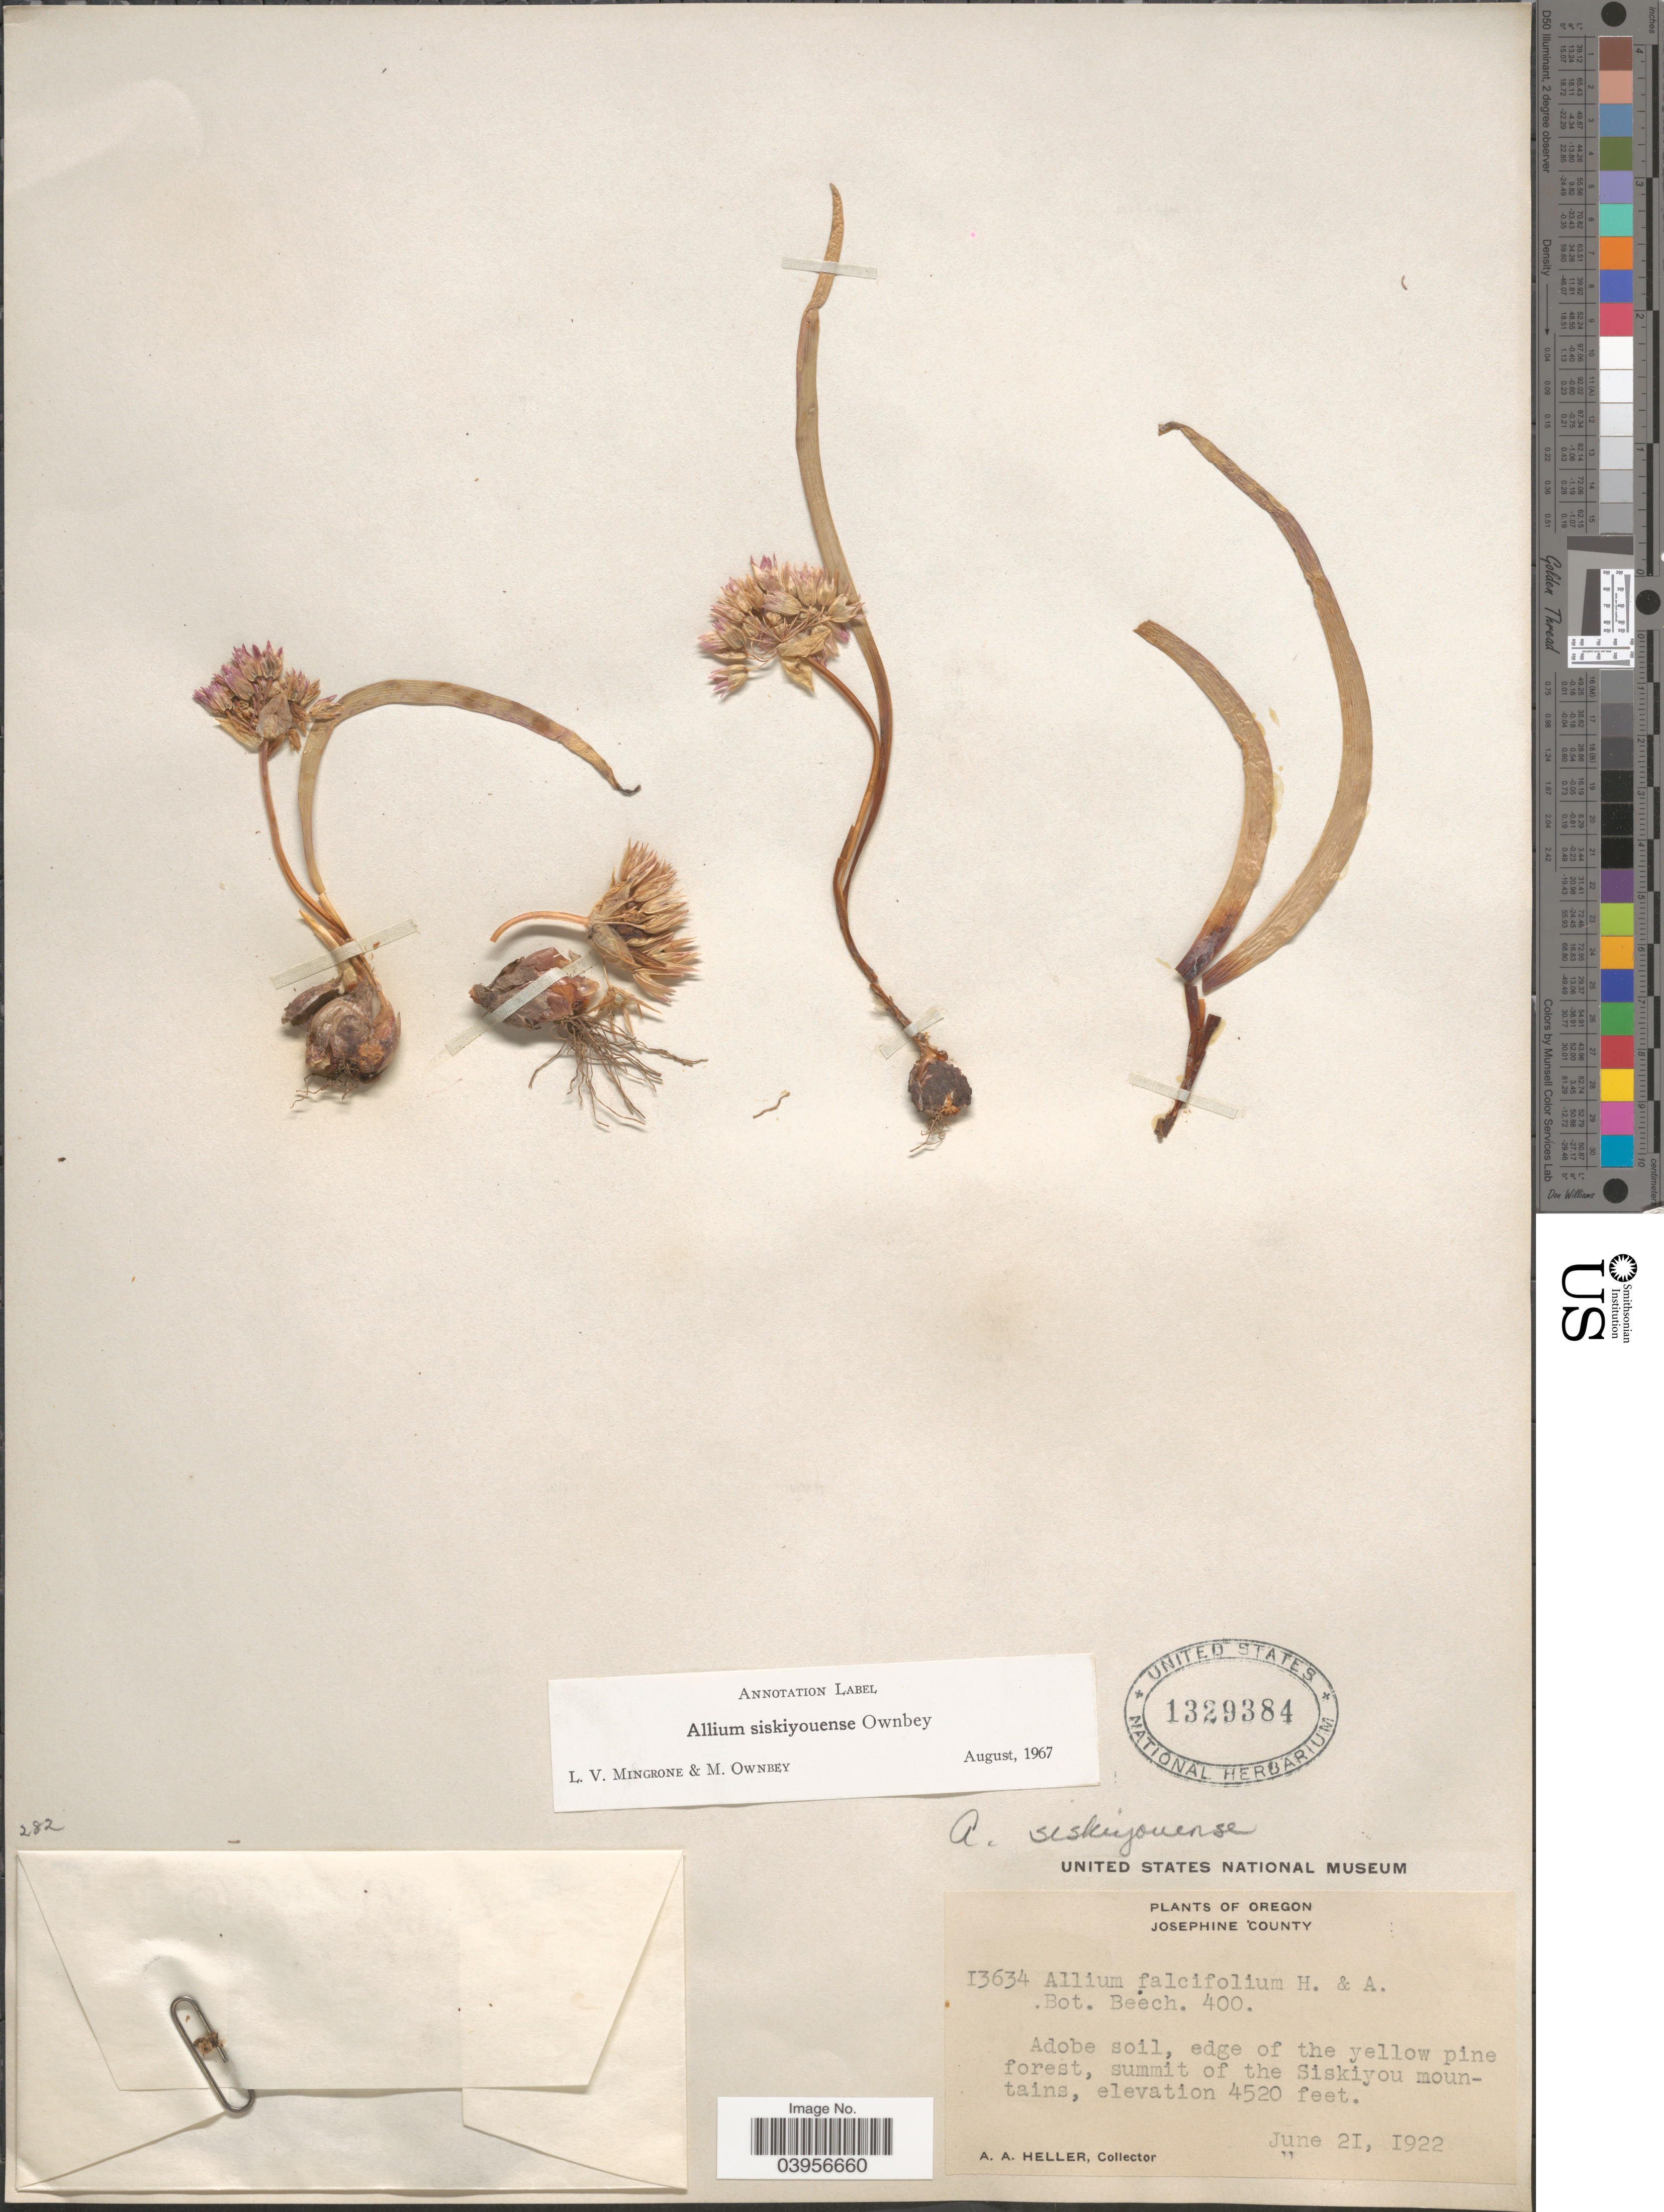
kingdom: Plantae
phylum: Tracheophyta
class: Liliopsida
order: Asparagales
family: Amaryllidaceae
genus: Allium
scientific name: Allium siskiyouense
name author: Ownbey ex Traub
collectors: A. A. Heller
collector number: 13634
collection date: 1922-06-21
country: United States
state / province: Oregon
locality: Josephine County. Adobe soil, edge of the yellow pine forest, summit of the Siskiyou mountains.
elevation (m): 1378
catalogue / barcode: US 1329384